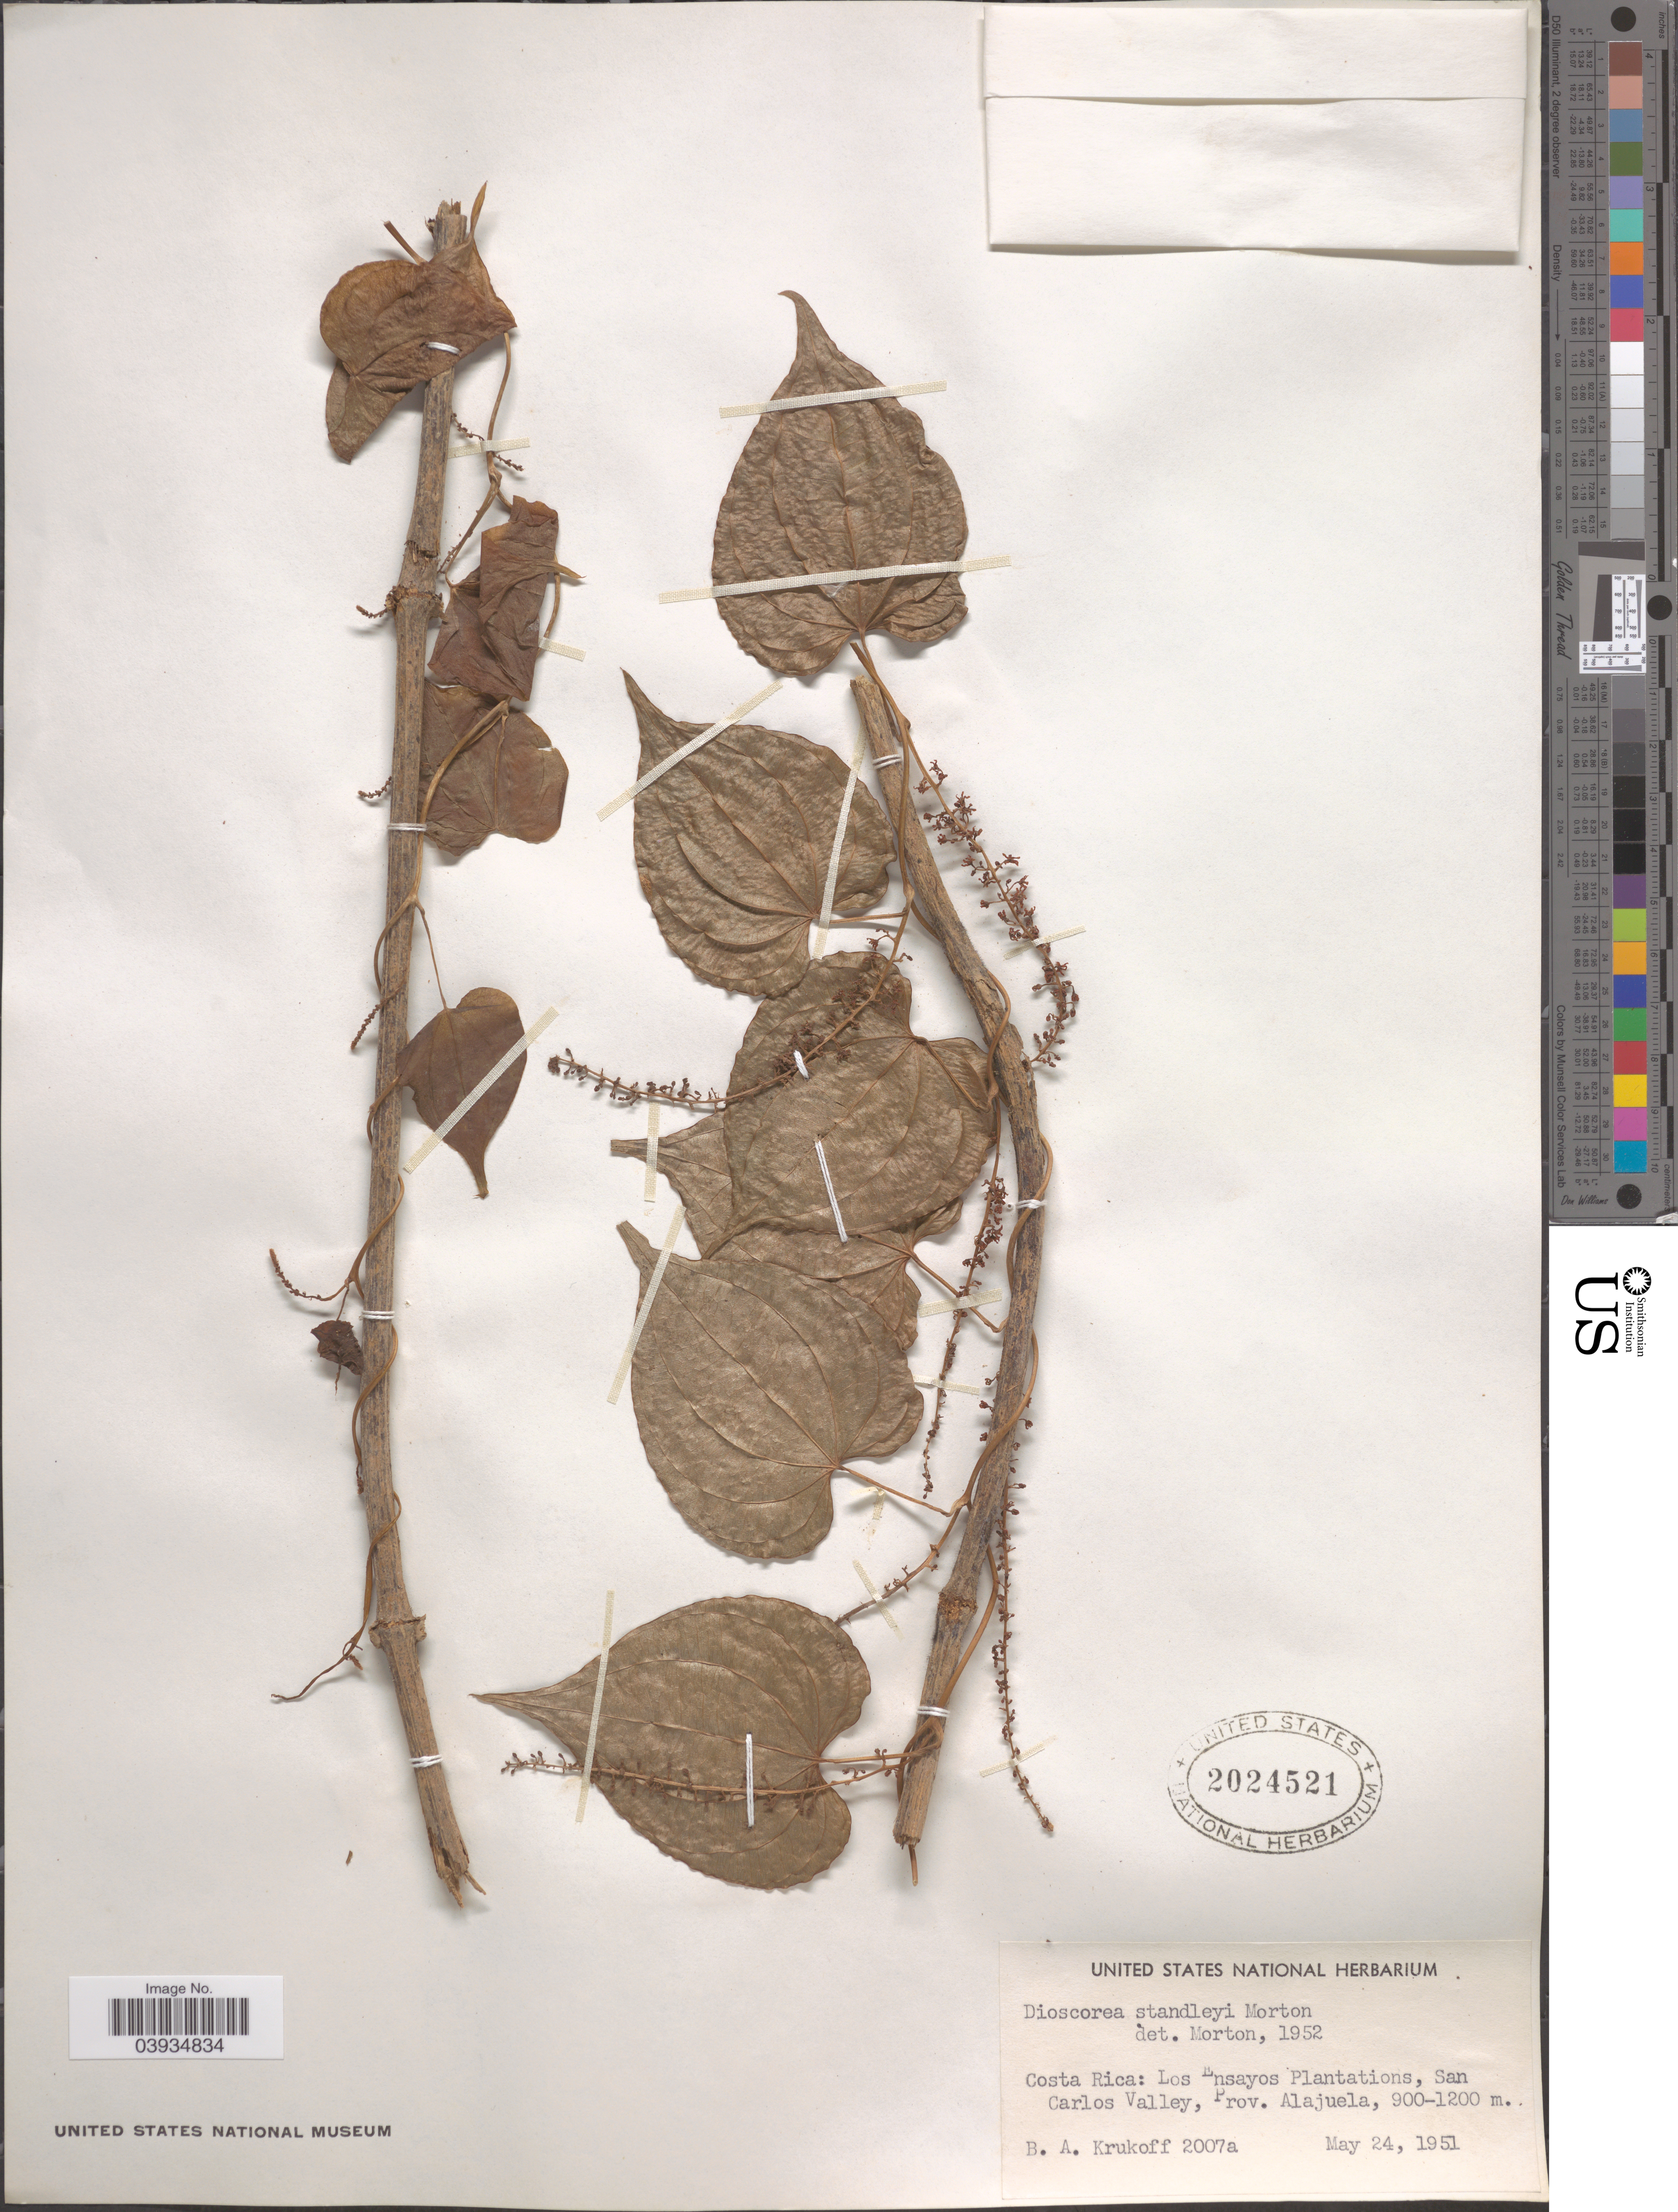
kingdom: Plantae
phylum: Tracheophyta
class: Liliopsida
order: Dioscoreales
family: Dioscoreaceae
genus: Dioscorea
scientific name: Dioscorea standleyi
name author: C.V. Morton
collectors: B. A. Krukoff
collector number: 2007a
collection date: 1951-05-24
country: Costa Rica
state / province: Alajuela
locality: Los Ensayos Plantation, San Carlos Valley.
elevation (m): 900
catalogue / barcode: US 2024521